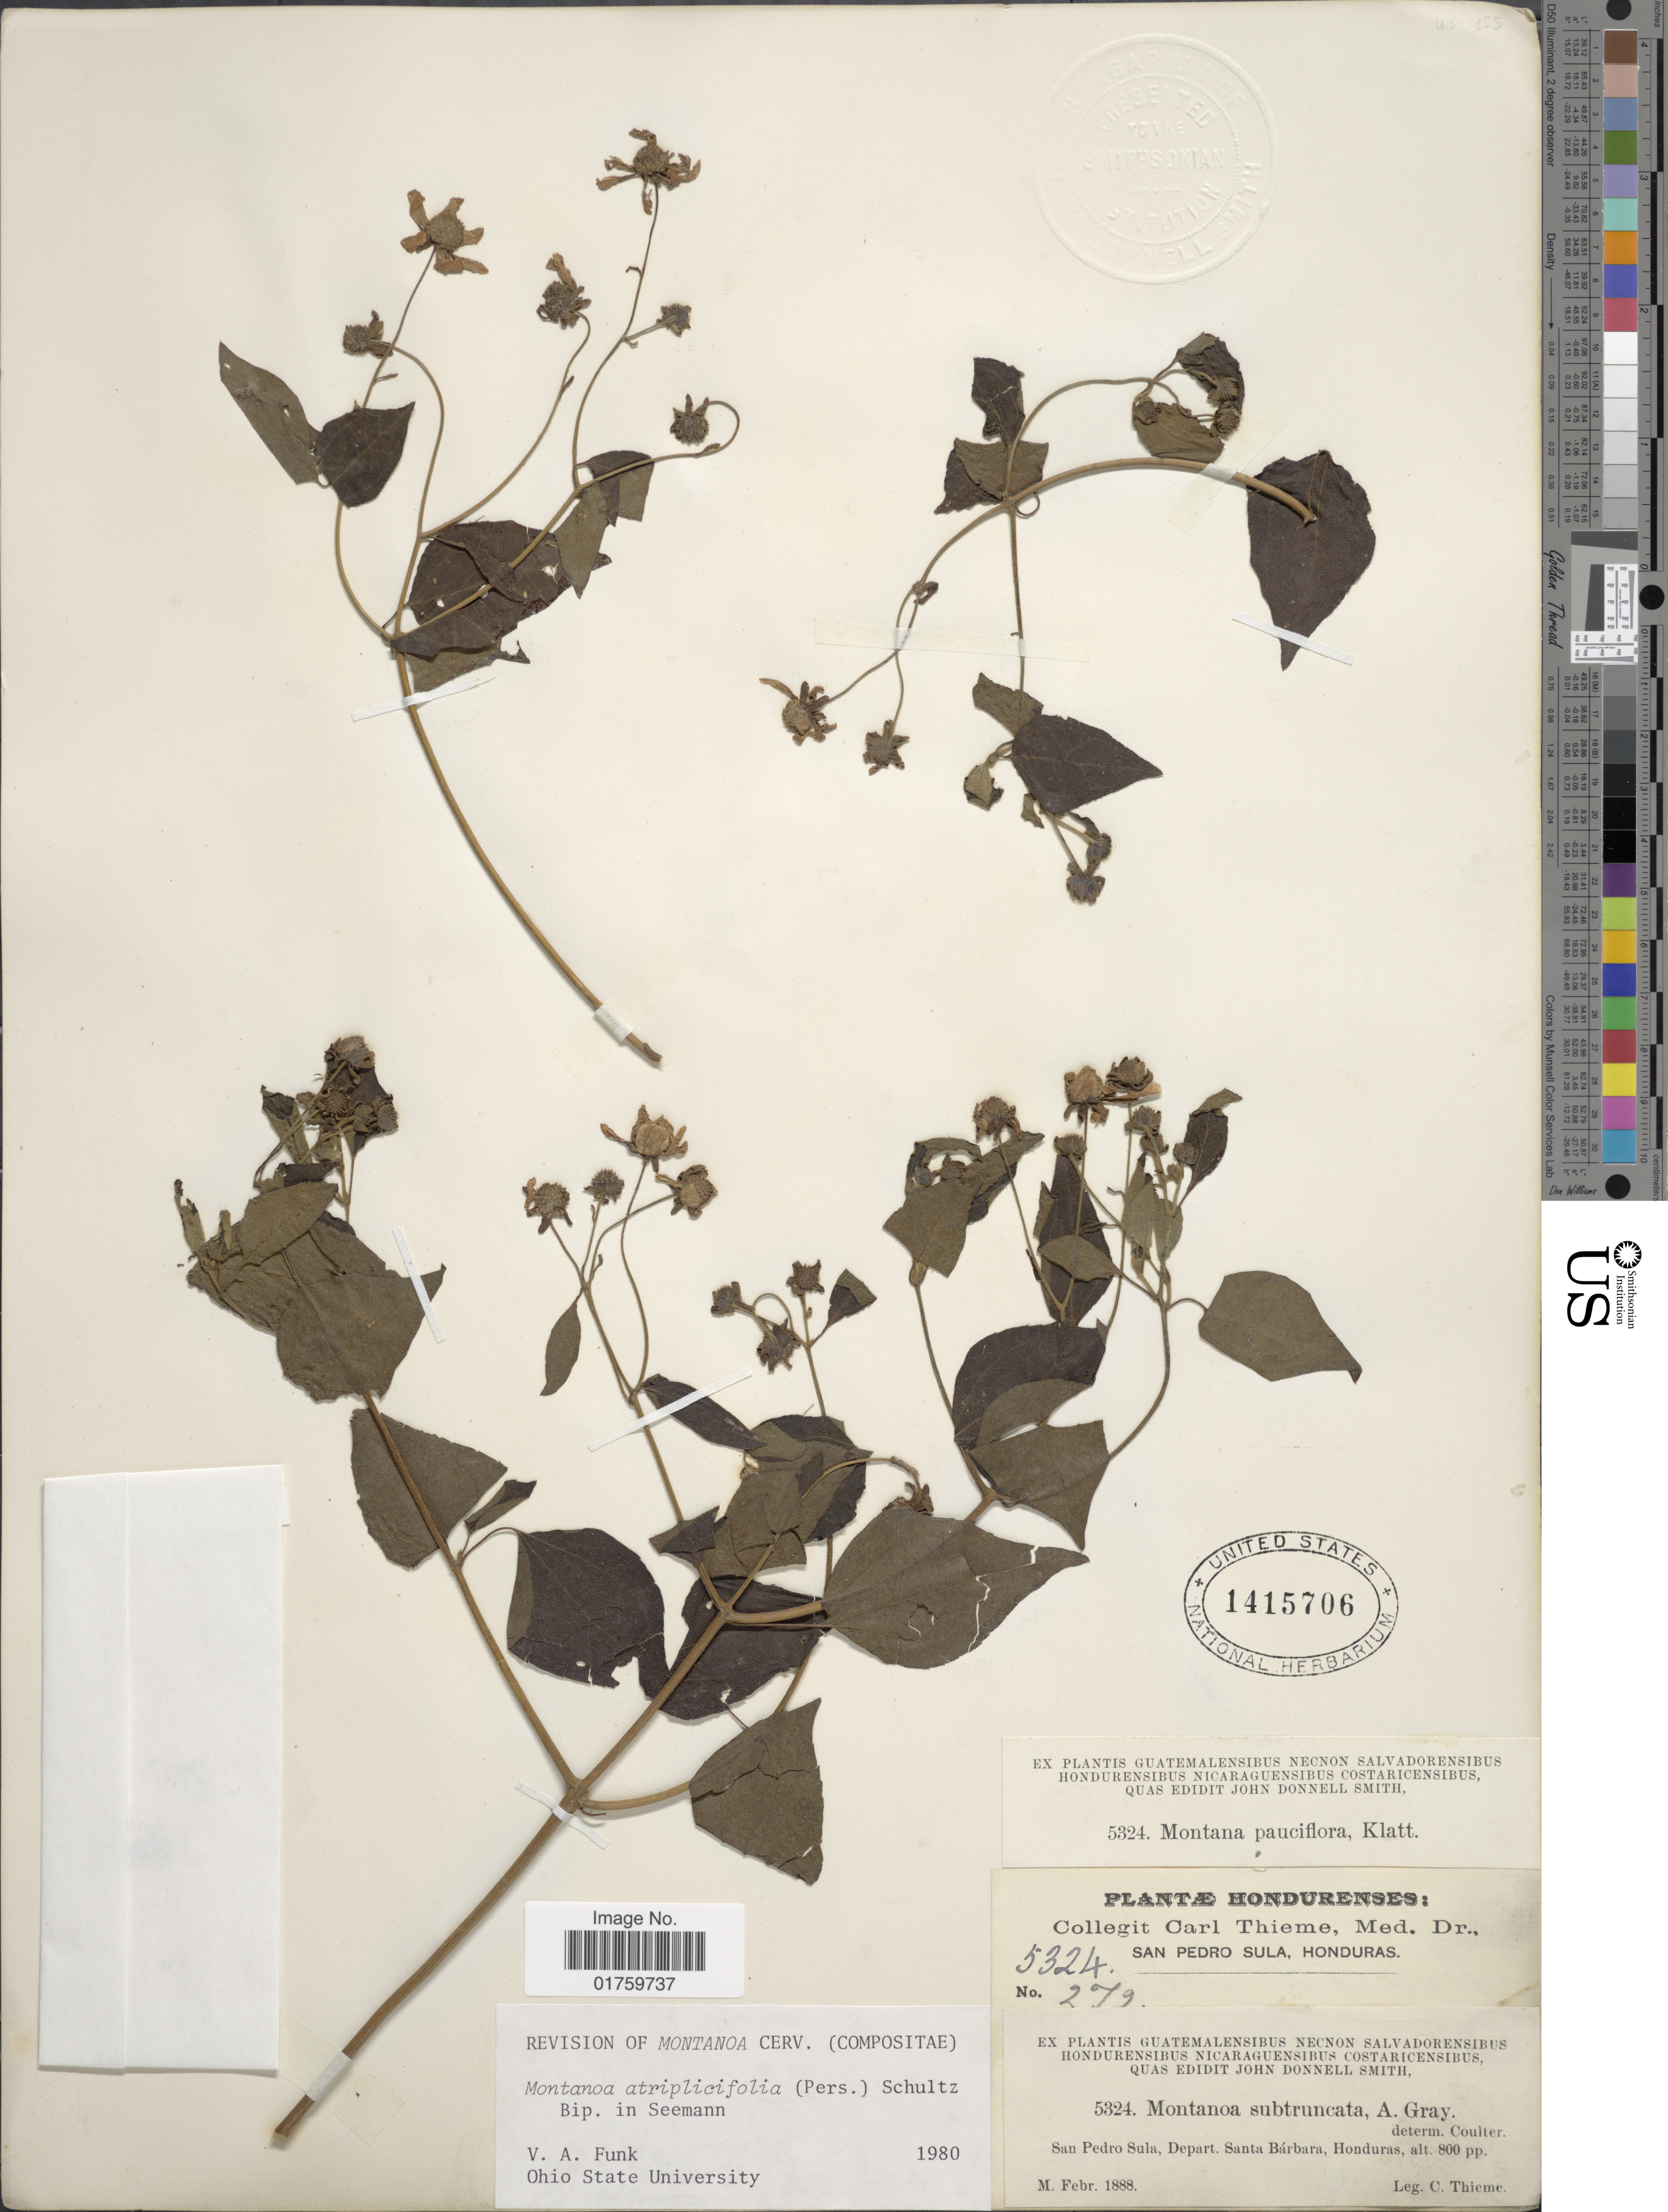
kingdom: Plantae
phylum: Tracheophyta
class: Magnoliopsida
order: Asterales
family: Asteraceae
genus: Montanoa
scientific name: Montanoa atriplicifolia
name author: (Pers.) Sch. Bip.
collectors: C. Thieme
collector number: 5324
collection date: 1888-02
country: Honduras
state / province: Santa Bárbara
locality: San Pedro Sula.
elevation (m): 244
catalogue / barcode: US 1415706